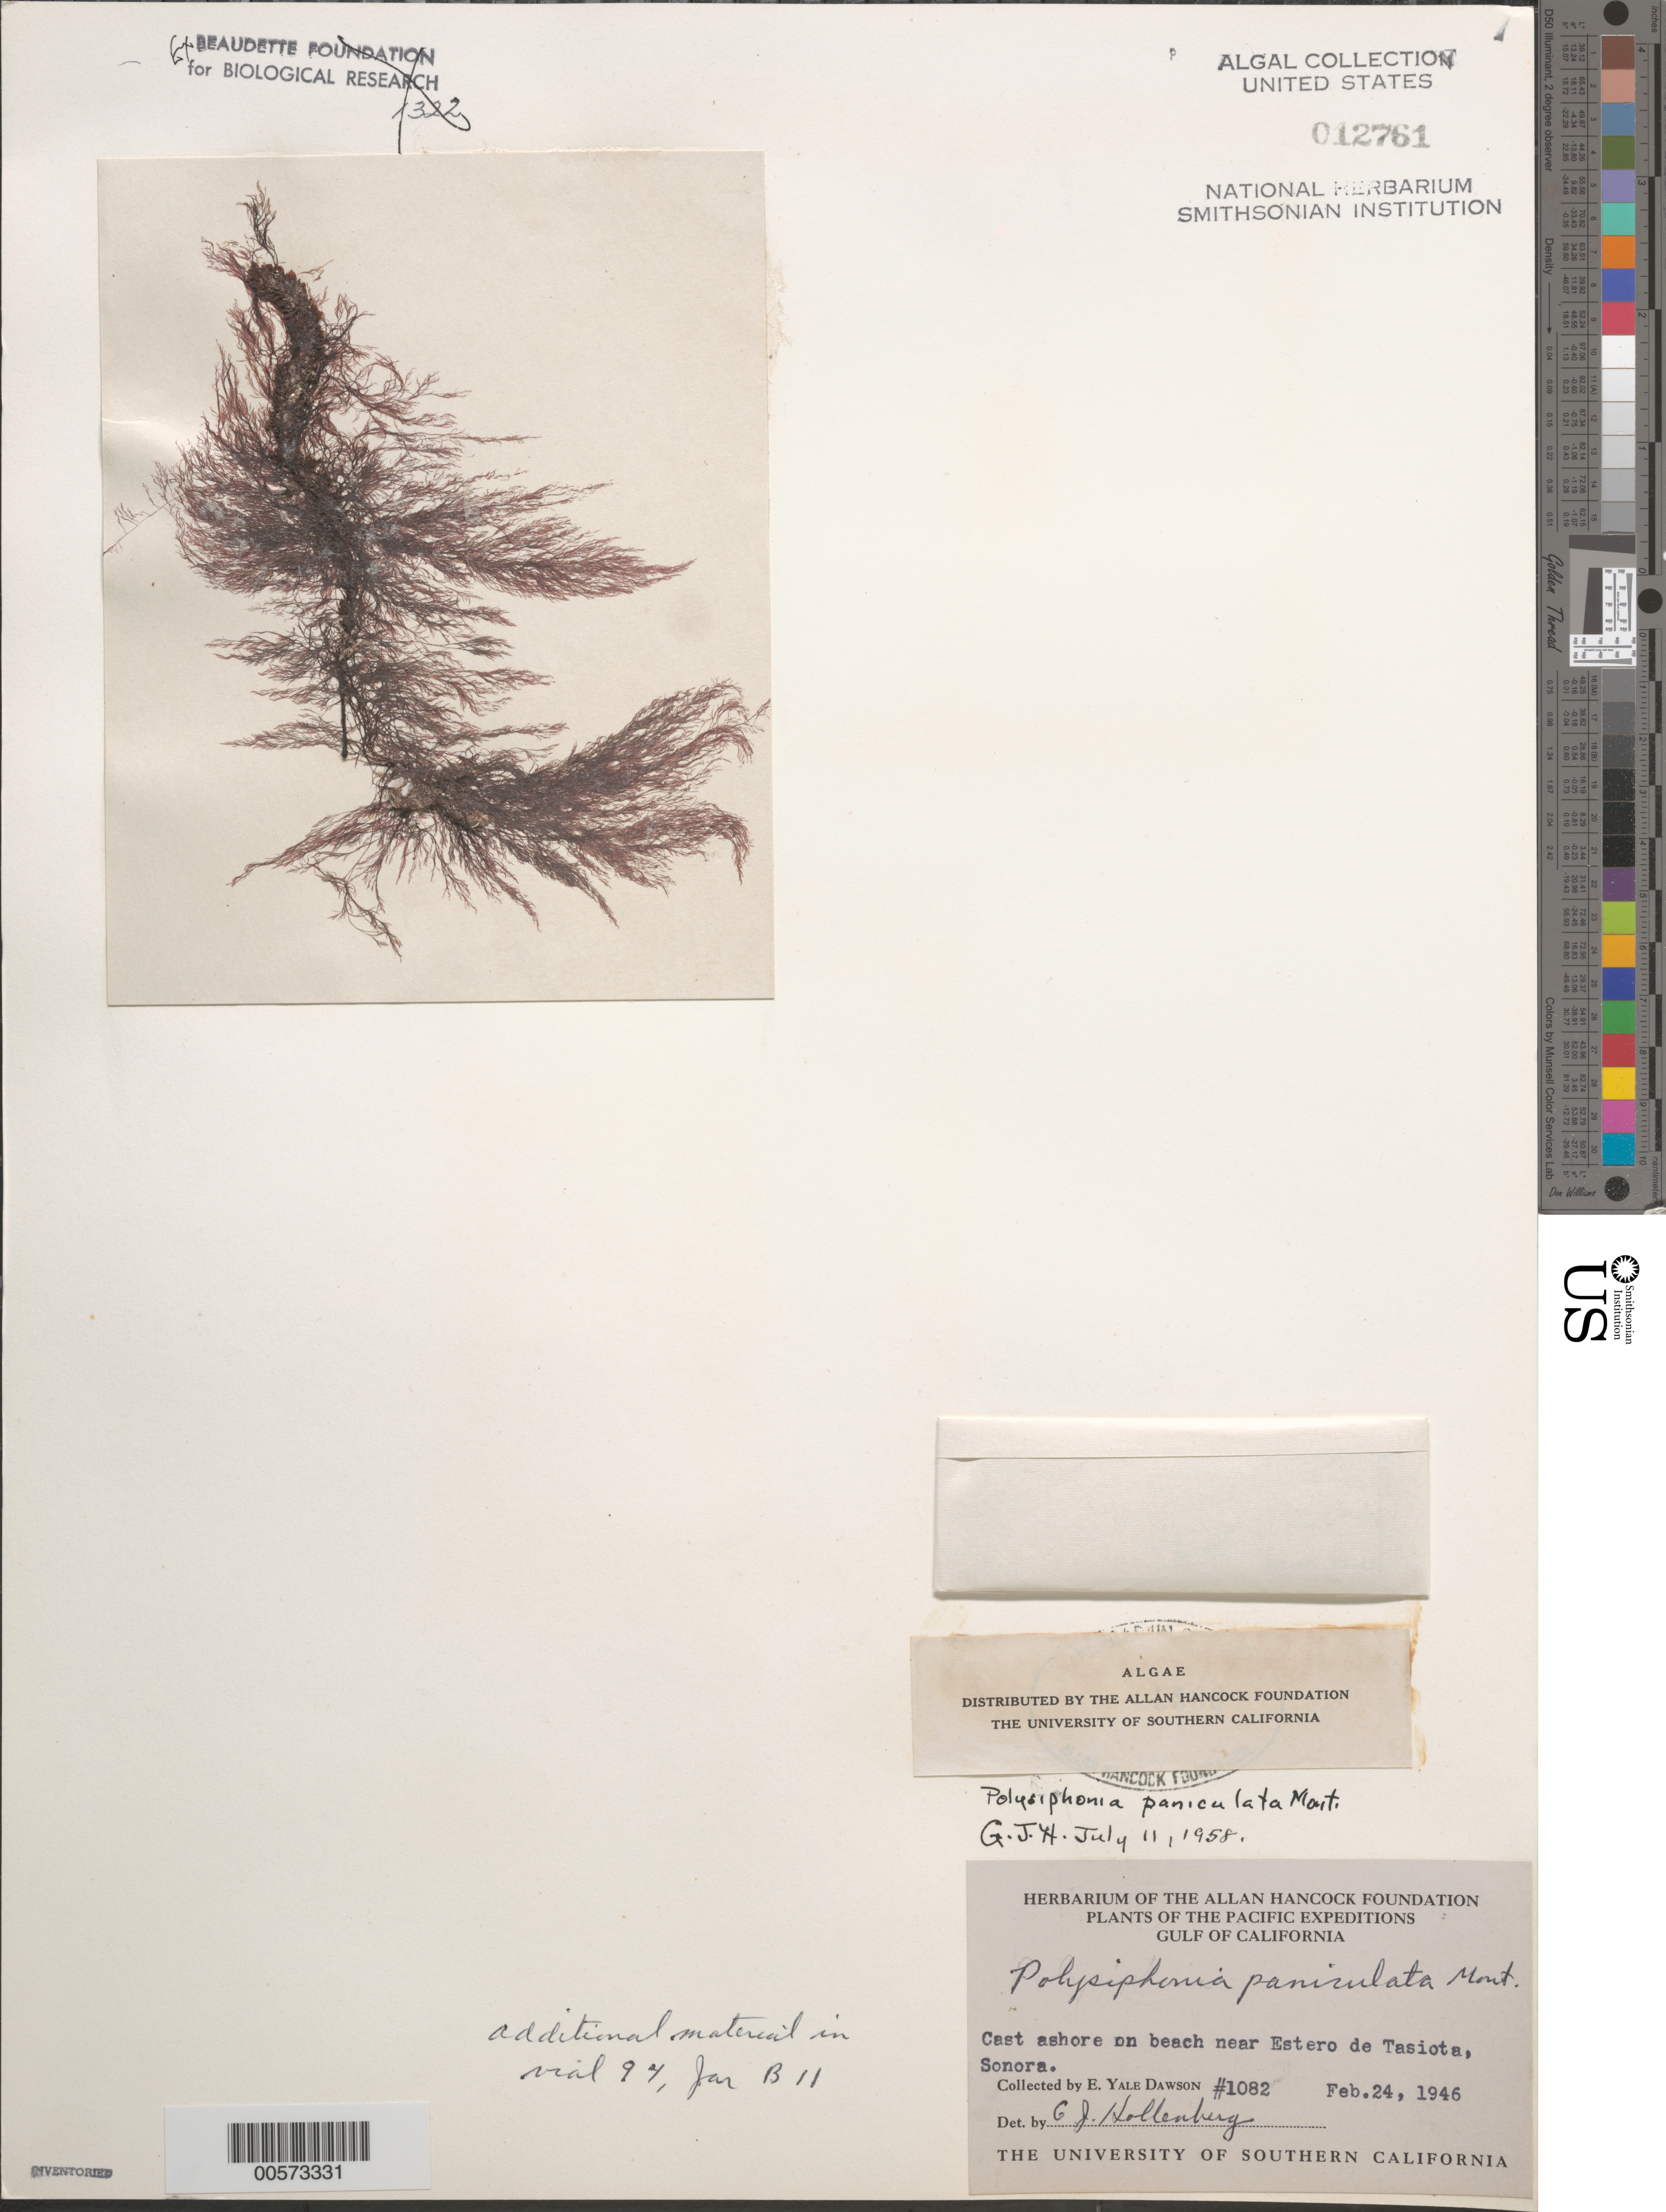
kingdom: Plantae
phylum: Rhodophyta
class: Florideophyceae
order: Ceramiales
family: Rhodomelaceae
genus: Eutrichosiphonia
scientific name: Eutrichosiphonia paniculata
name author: (Mont.) D.E.Bustamante & T.O. Cho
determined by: Algae name updating Project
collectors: E. Y. Dawson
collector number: EYD 1082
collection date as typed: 24 Feb 1946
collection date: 1946-02-24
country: Mexico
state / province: Sonora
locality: Near Estero de Tasiota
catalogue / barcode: US 12761